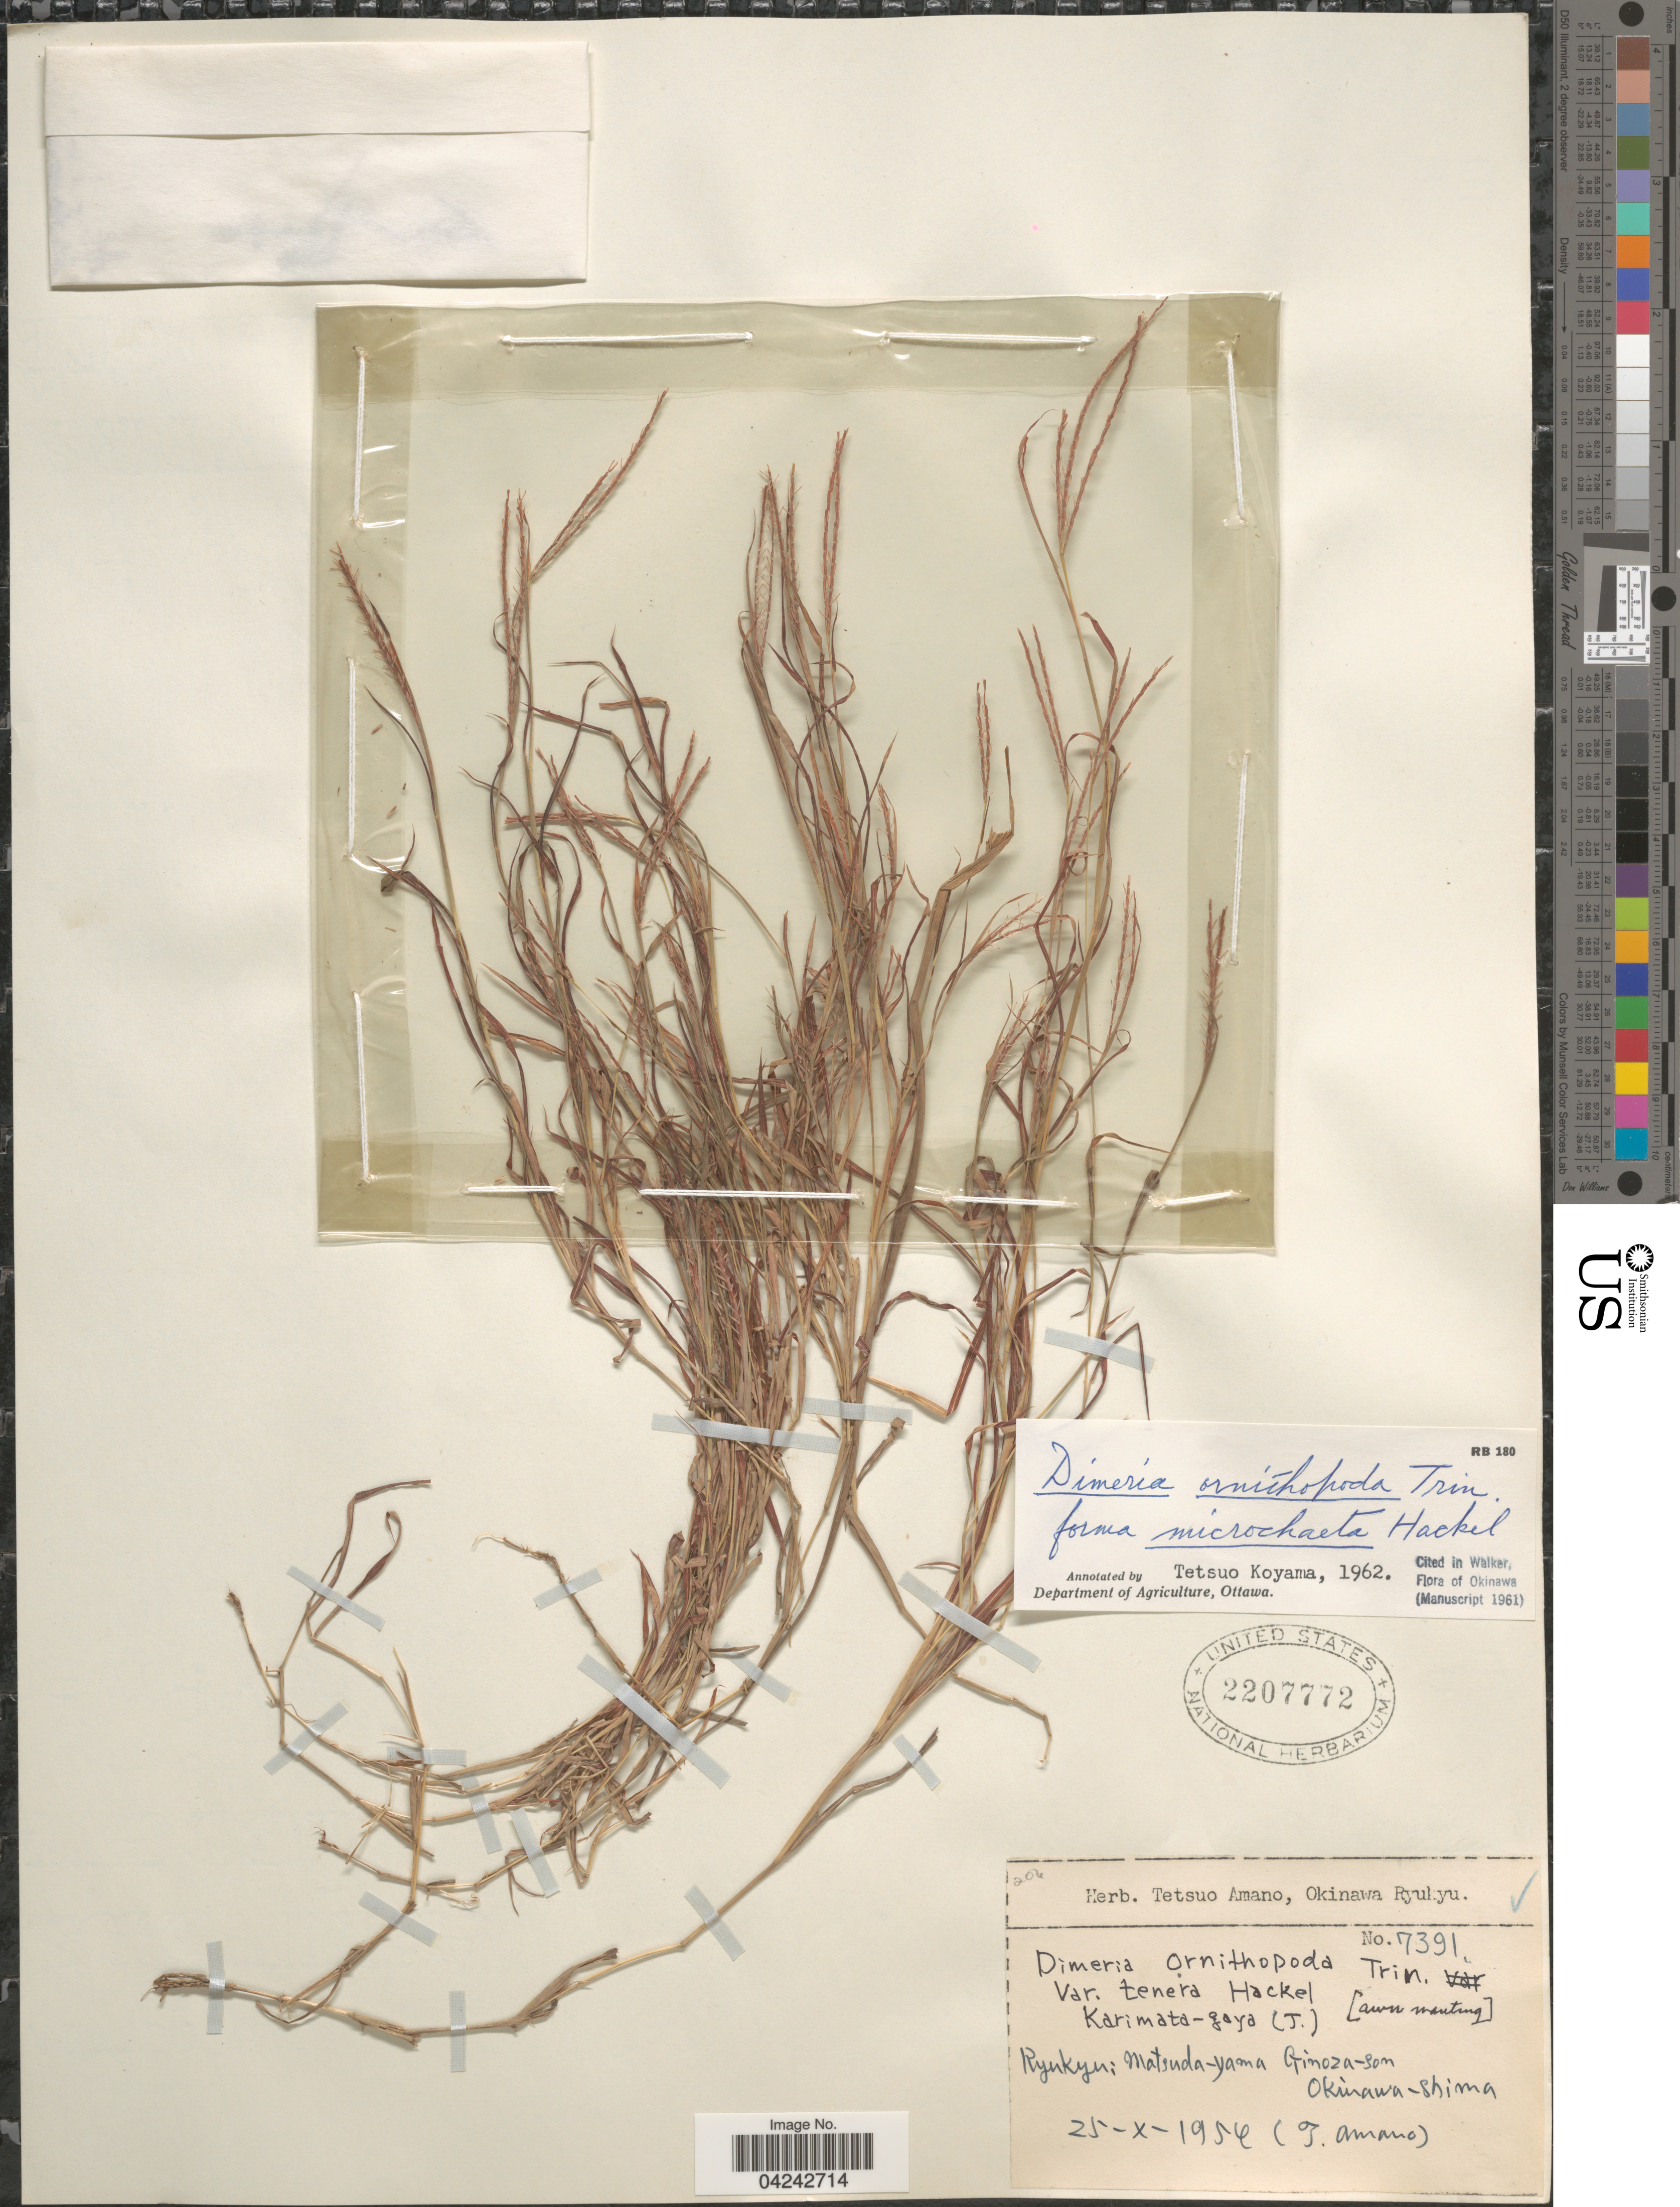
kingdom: Plantae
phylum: Tracheophyta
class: Liliopsida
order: Poales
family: Poaceae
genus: Dimeria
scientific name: Dimeria ornithopoda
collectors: T. Amano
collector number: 7391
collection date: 1954-10-25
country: Japan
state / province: Okinawa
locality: Ryukyu: Matsuda-yama Ginoza-son. Okinawa-Shima.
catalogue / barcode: US 2207772